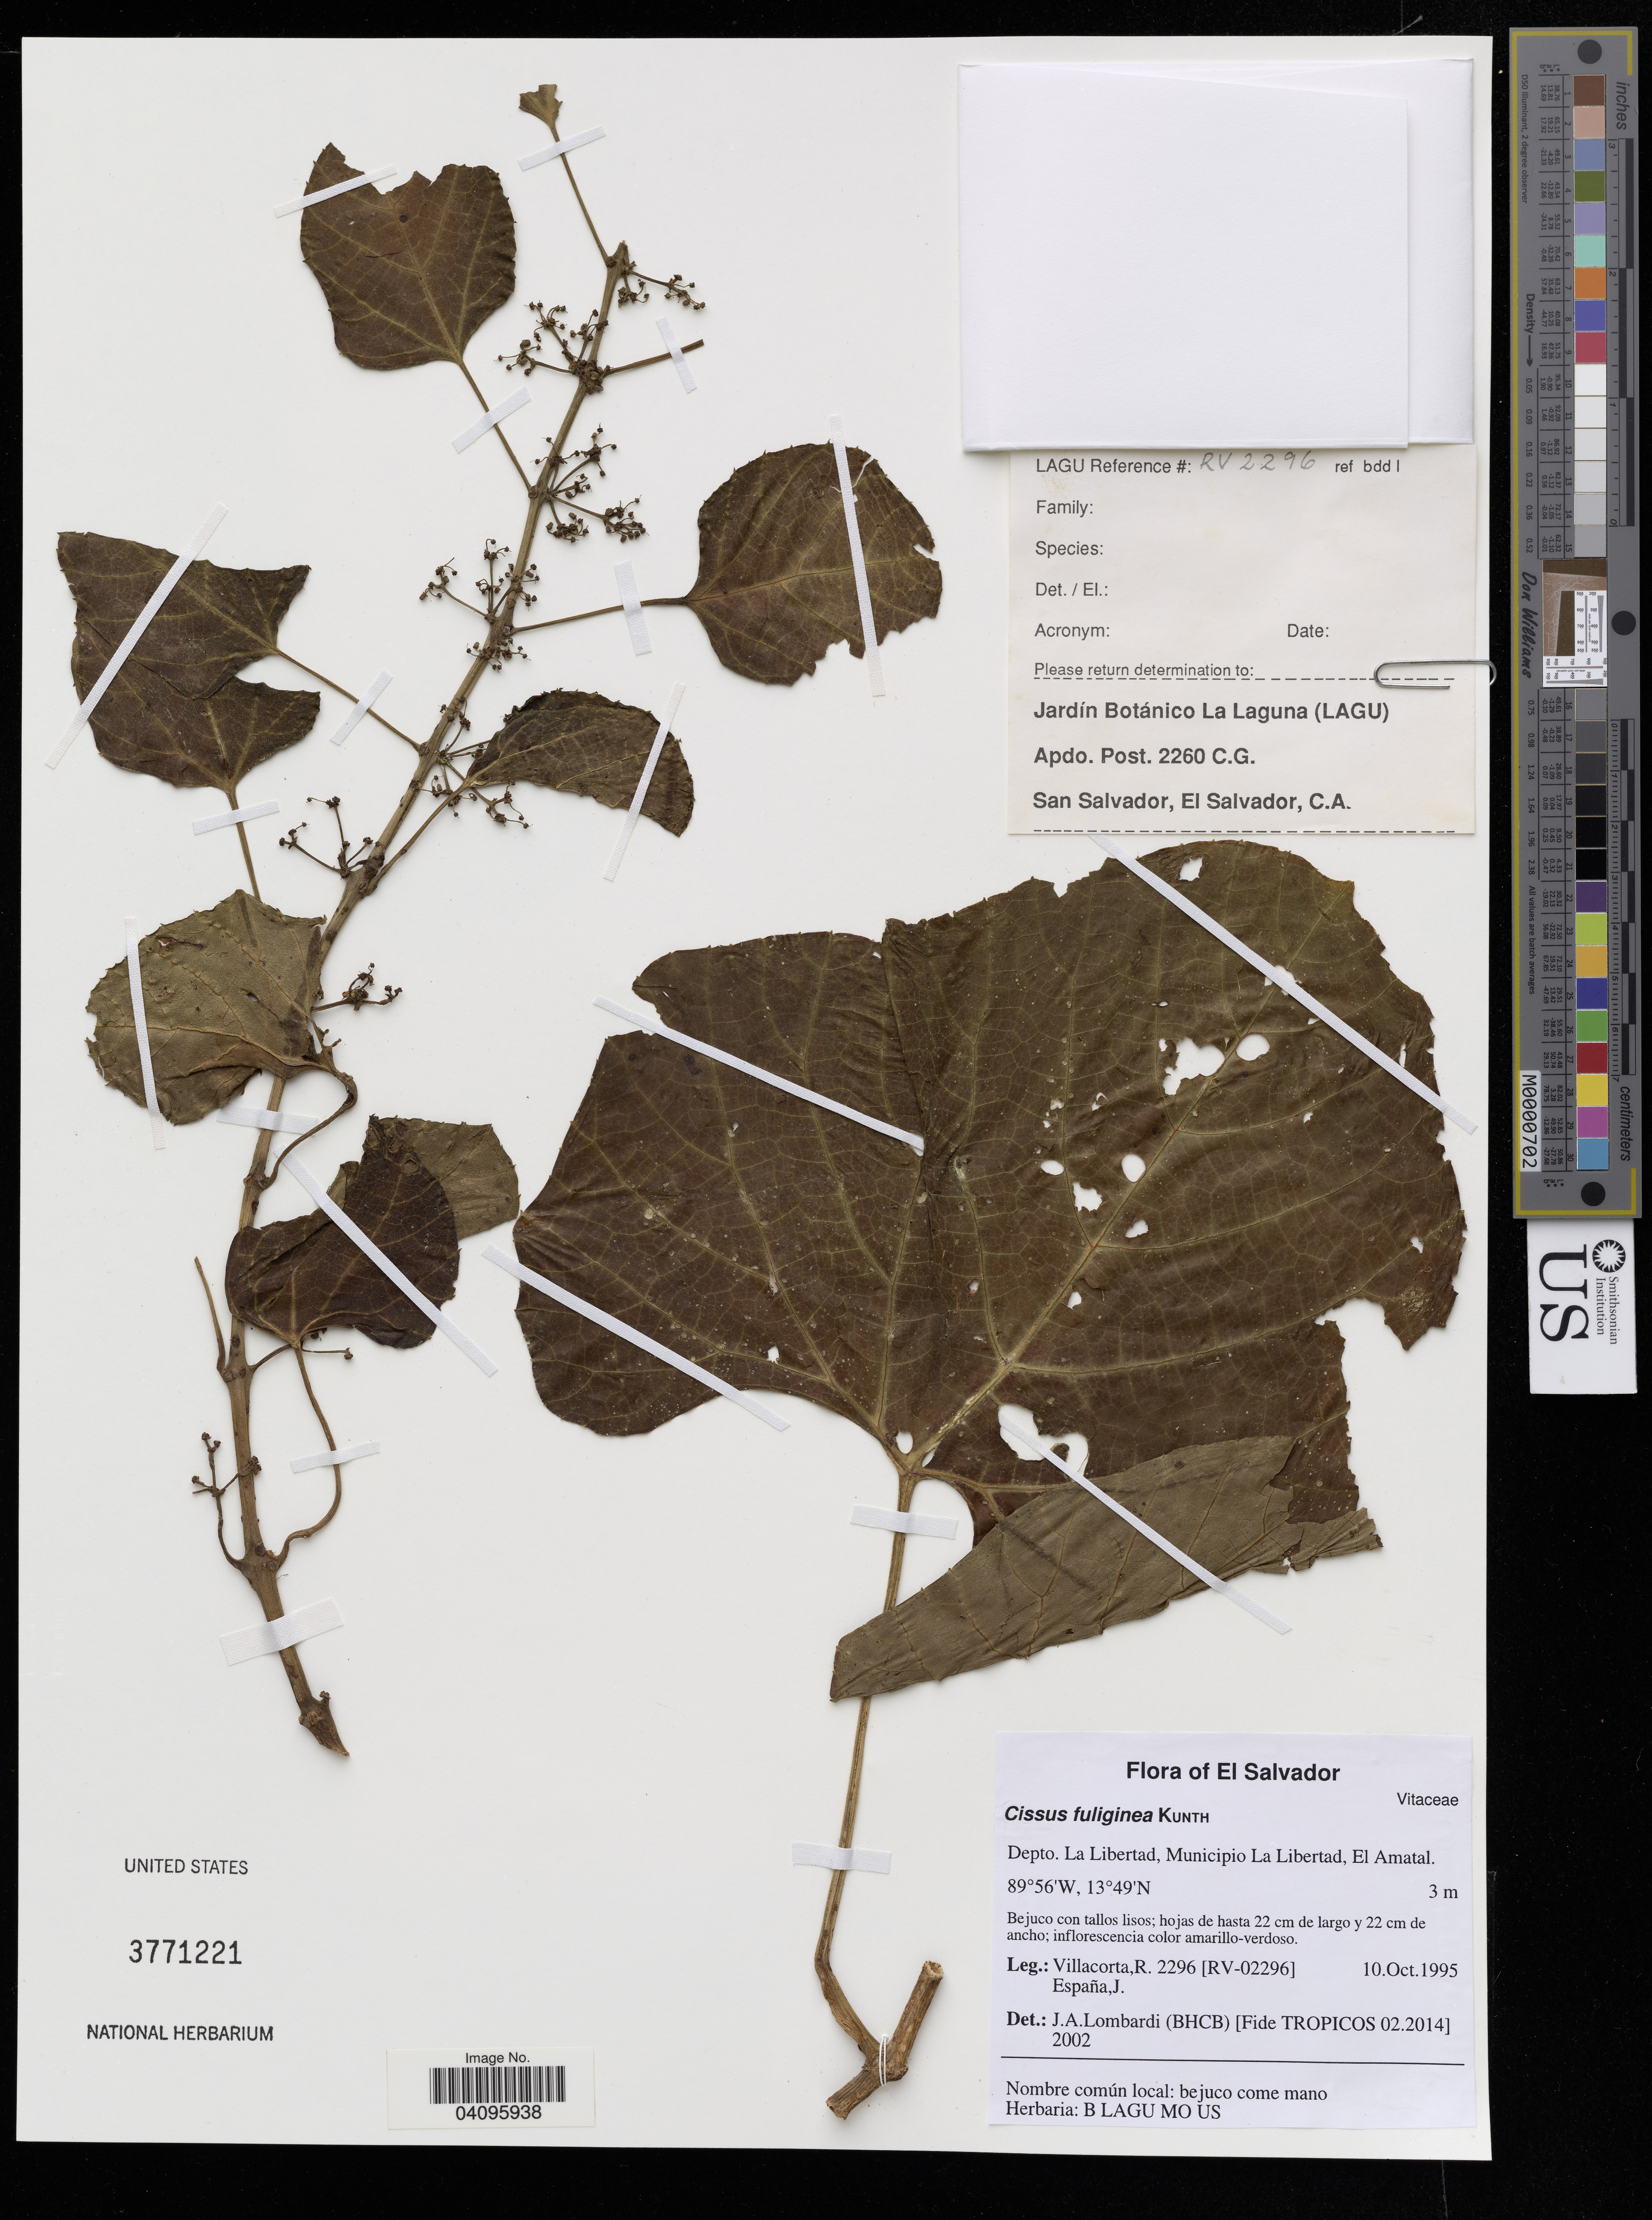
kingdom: Plantae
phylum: Tracheophyta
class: Magnoliopsida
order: Vitales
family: Vitaceae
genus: Cissus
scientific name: Cissus fuliginea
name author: Kunth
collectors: R. Villacorta & J. España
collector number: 2296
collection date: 1995-10-10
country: El Salvador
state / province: La Libertad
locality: Municipio La Libertad, El Amatal.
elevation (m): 3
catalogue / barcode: US 3771221